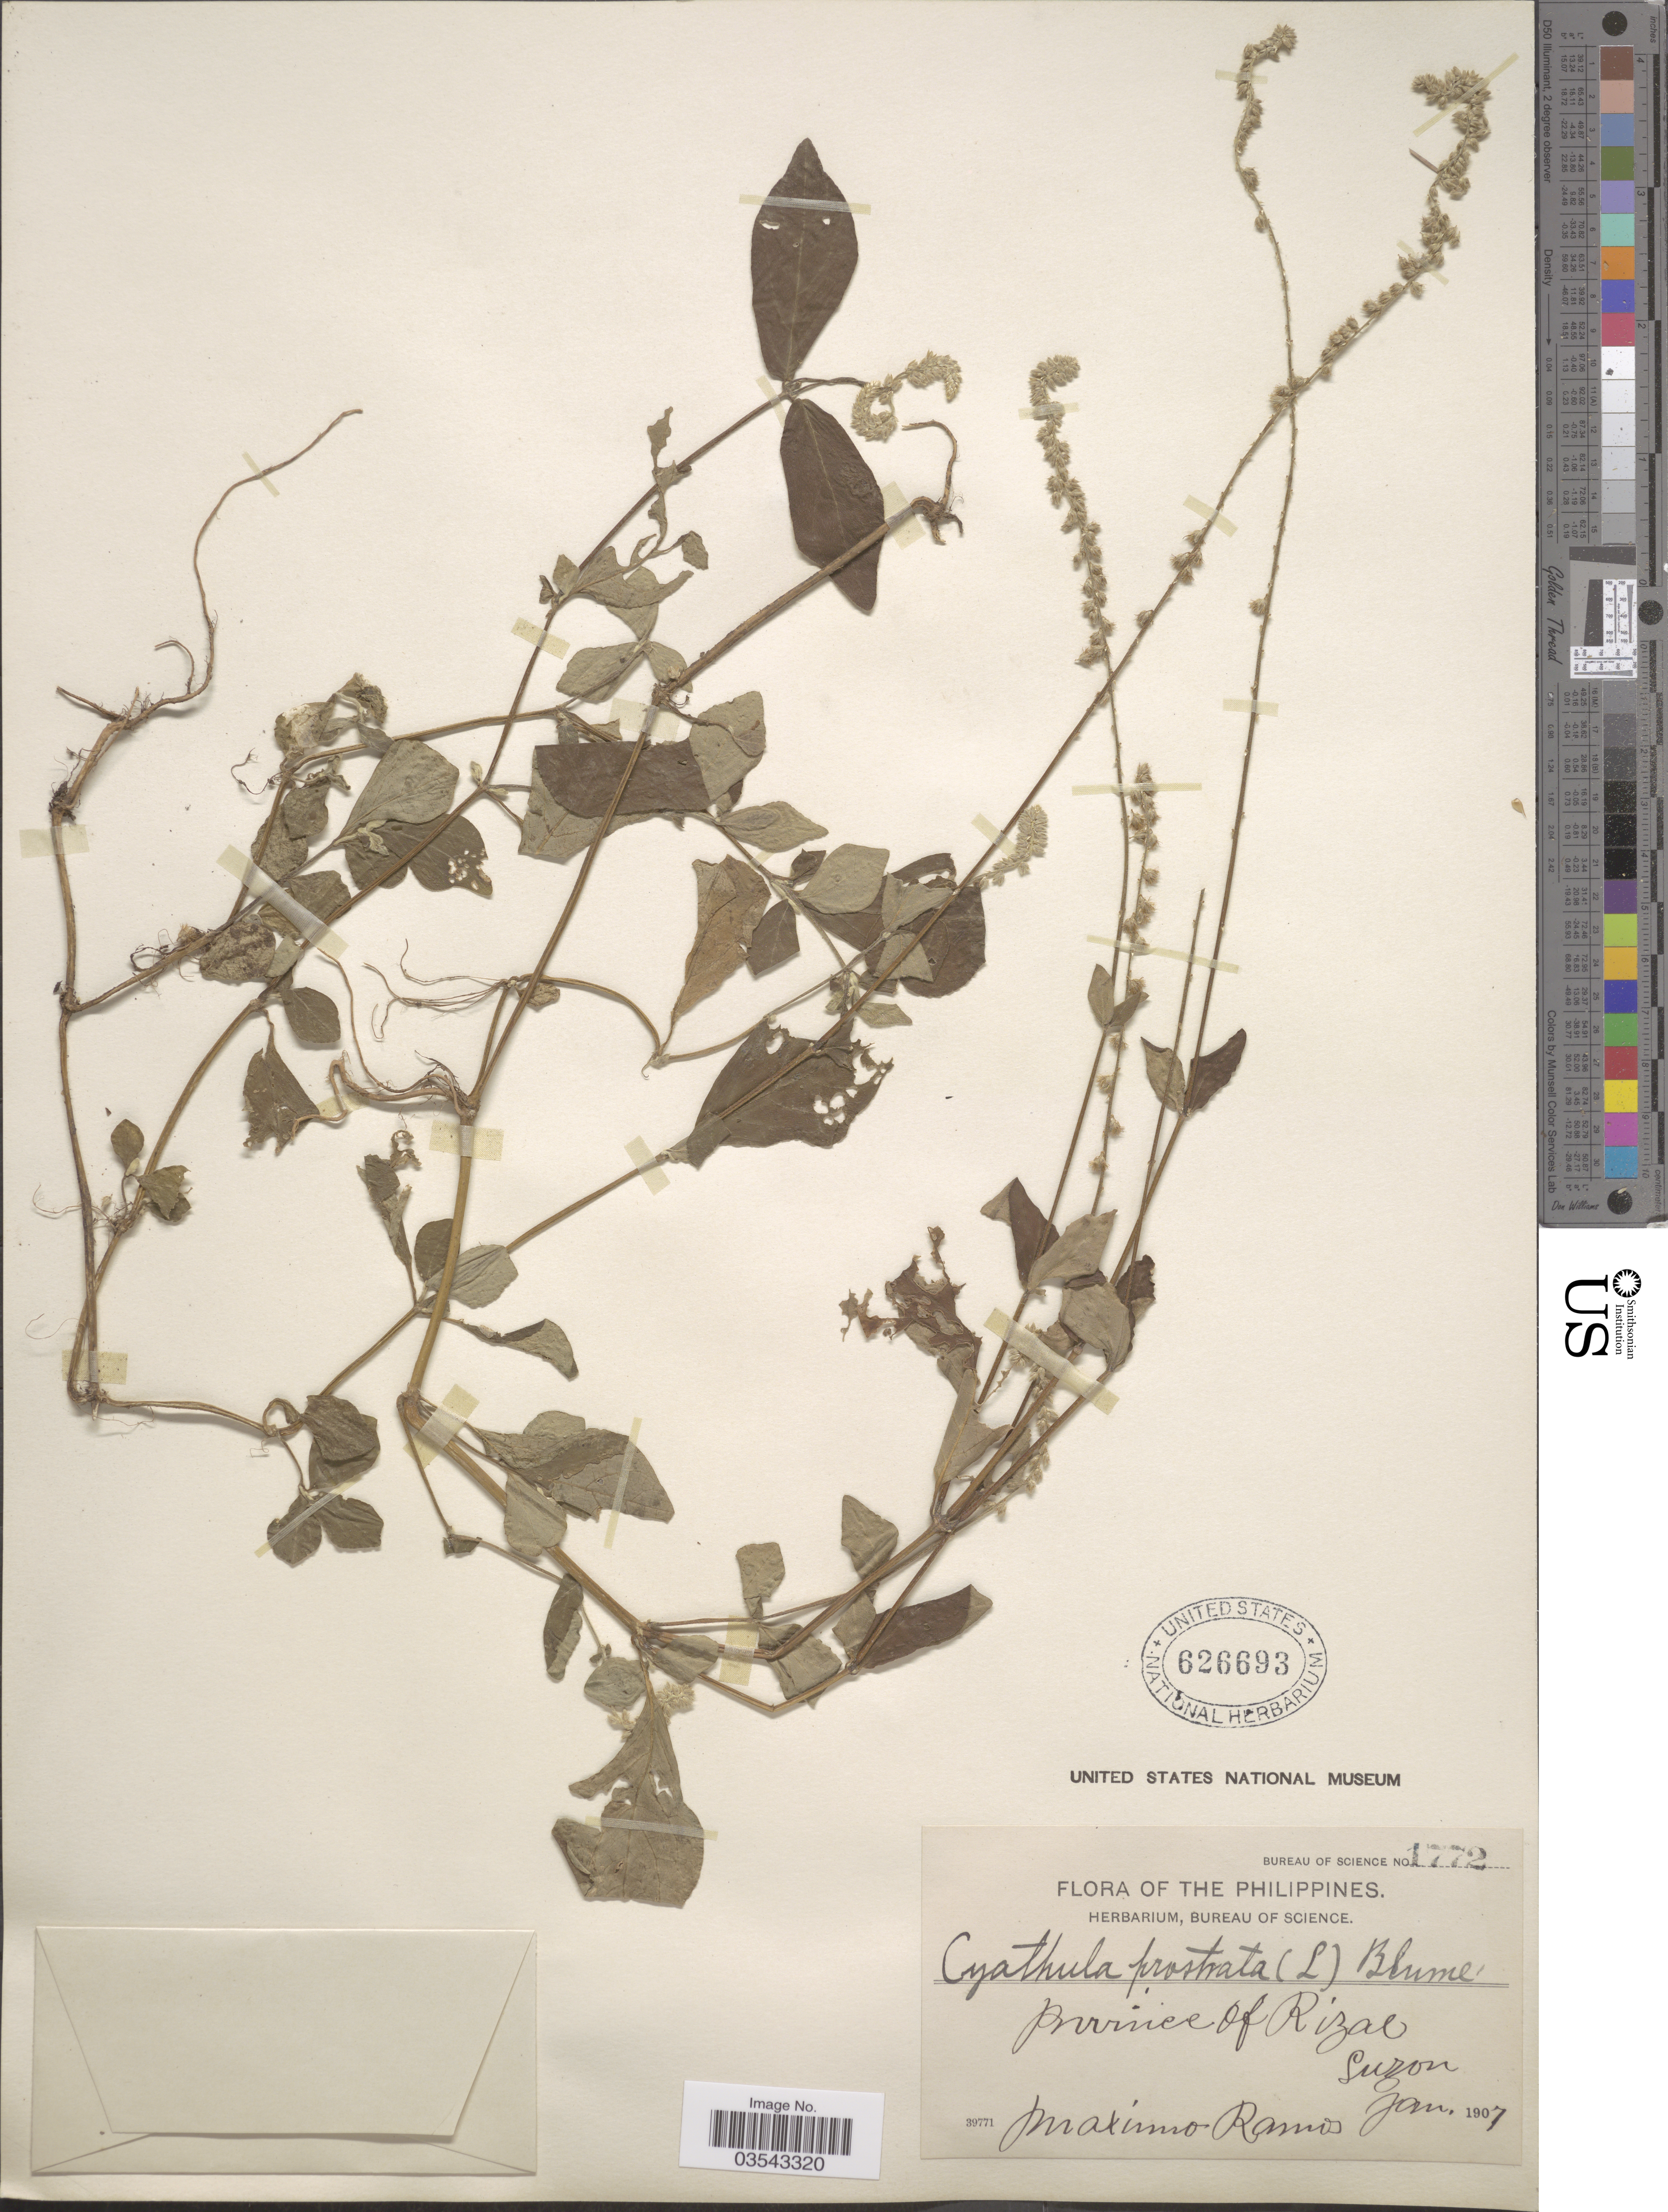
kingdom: Plantae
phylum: Tracheophyta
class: Magnoliopsida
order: Caryophyllales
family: Amaranthaceae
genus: Cyathula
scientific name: Cyathula prostrata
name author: (L.) Blume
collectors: M. Ramos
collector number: Bureau of Science 1772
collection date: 1907-01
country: Philippines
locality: Province of Rizal, Luzon.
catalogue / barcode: US 626693